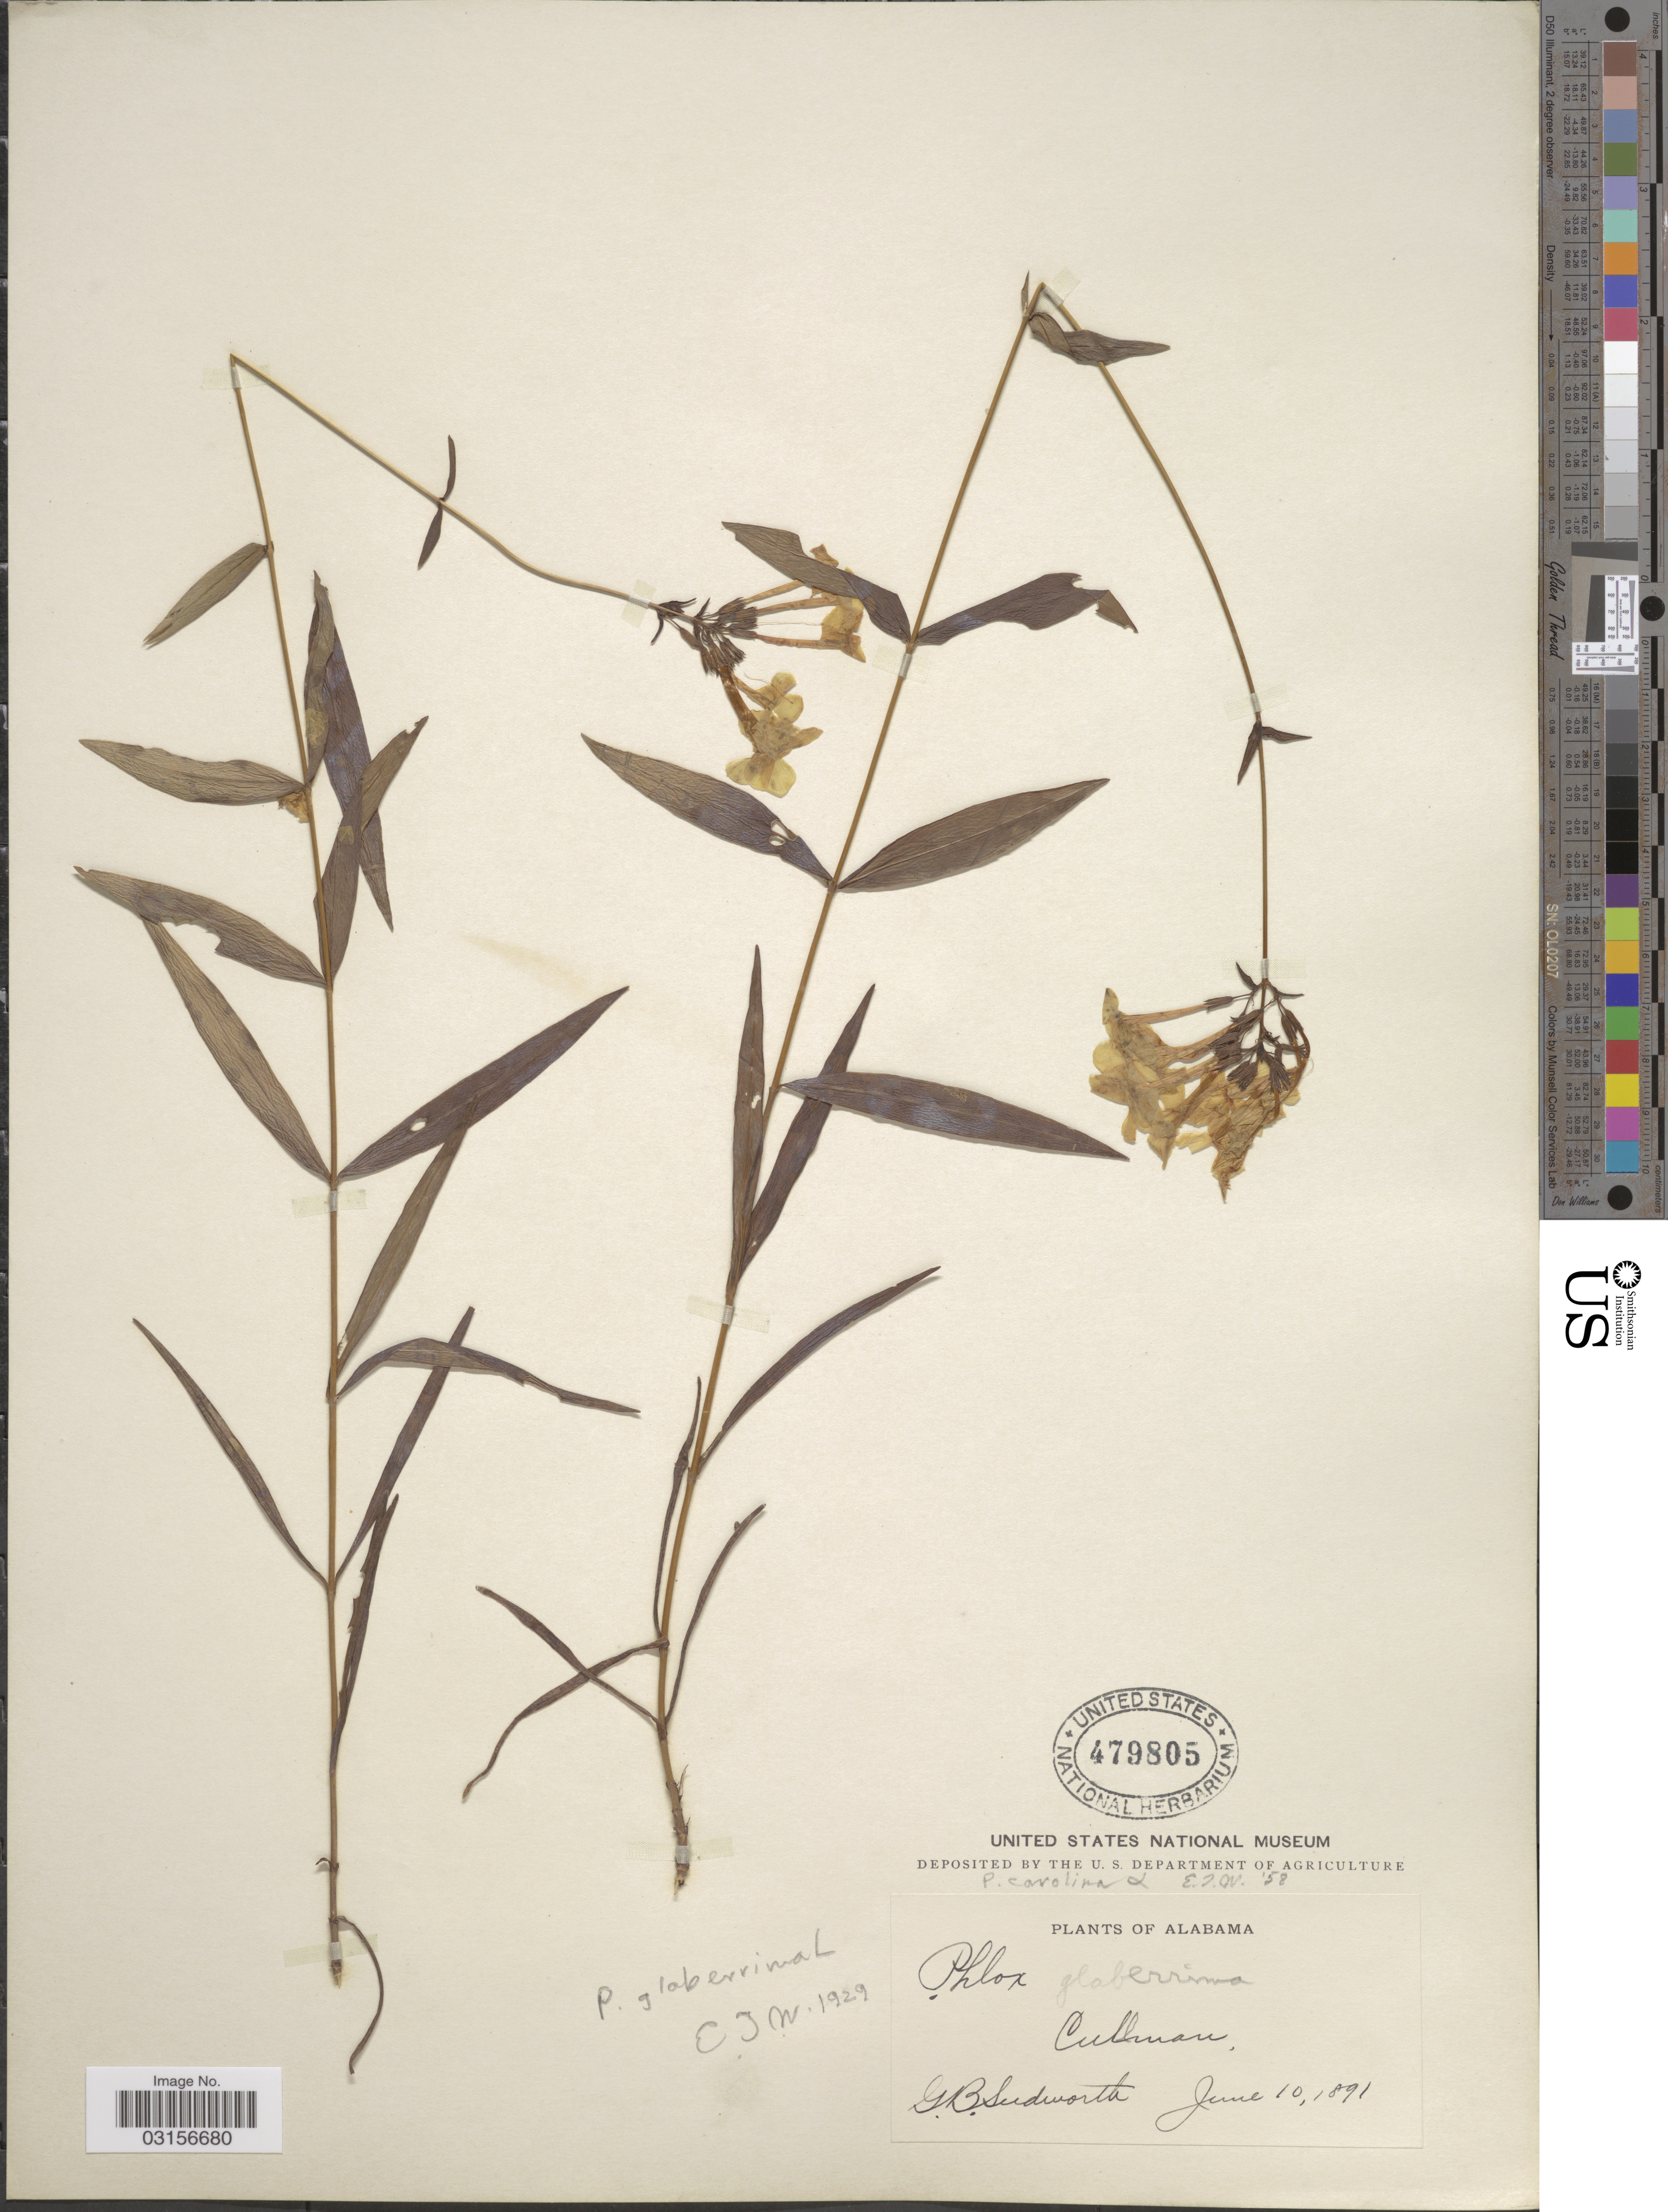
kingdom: Plantae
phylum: Tracheophyta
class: Magnoliopsida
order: Ericales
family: Polemoniaceae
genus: Phlox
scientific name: Phlox carolina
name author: L.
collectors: G. B. Sudworth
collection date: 1891-06-10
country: United States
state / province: Alabama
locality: Cullman.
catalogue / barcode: US 479805